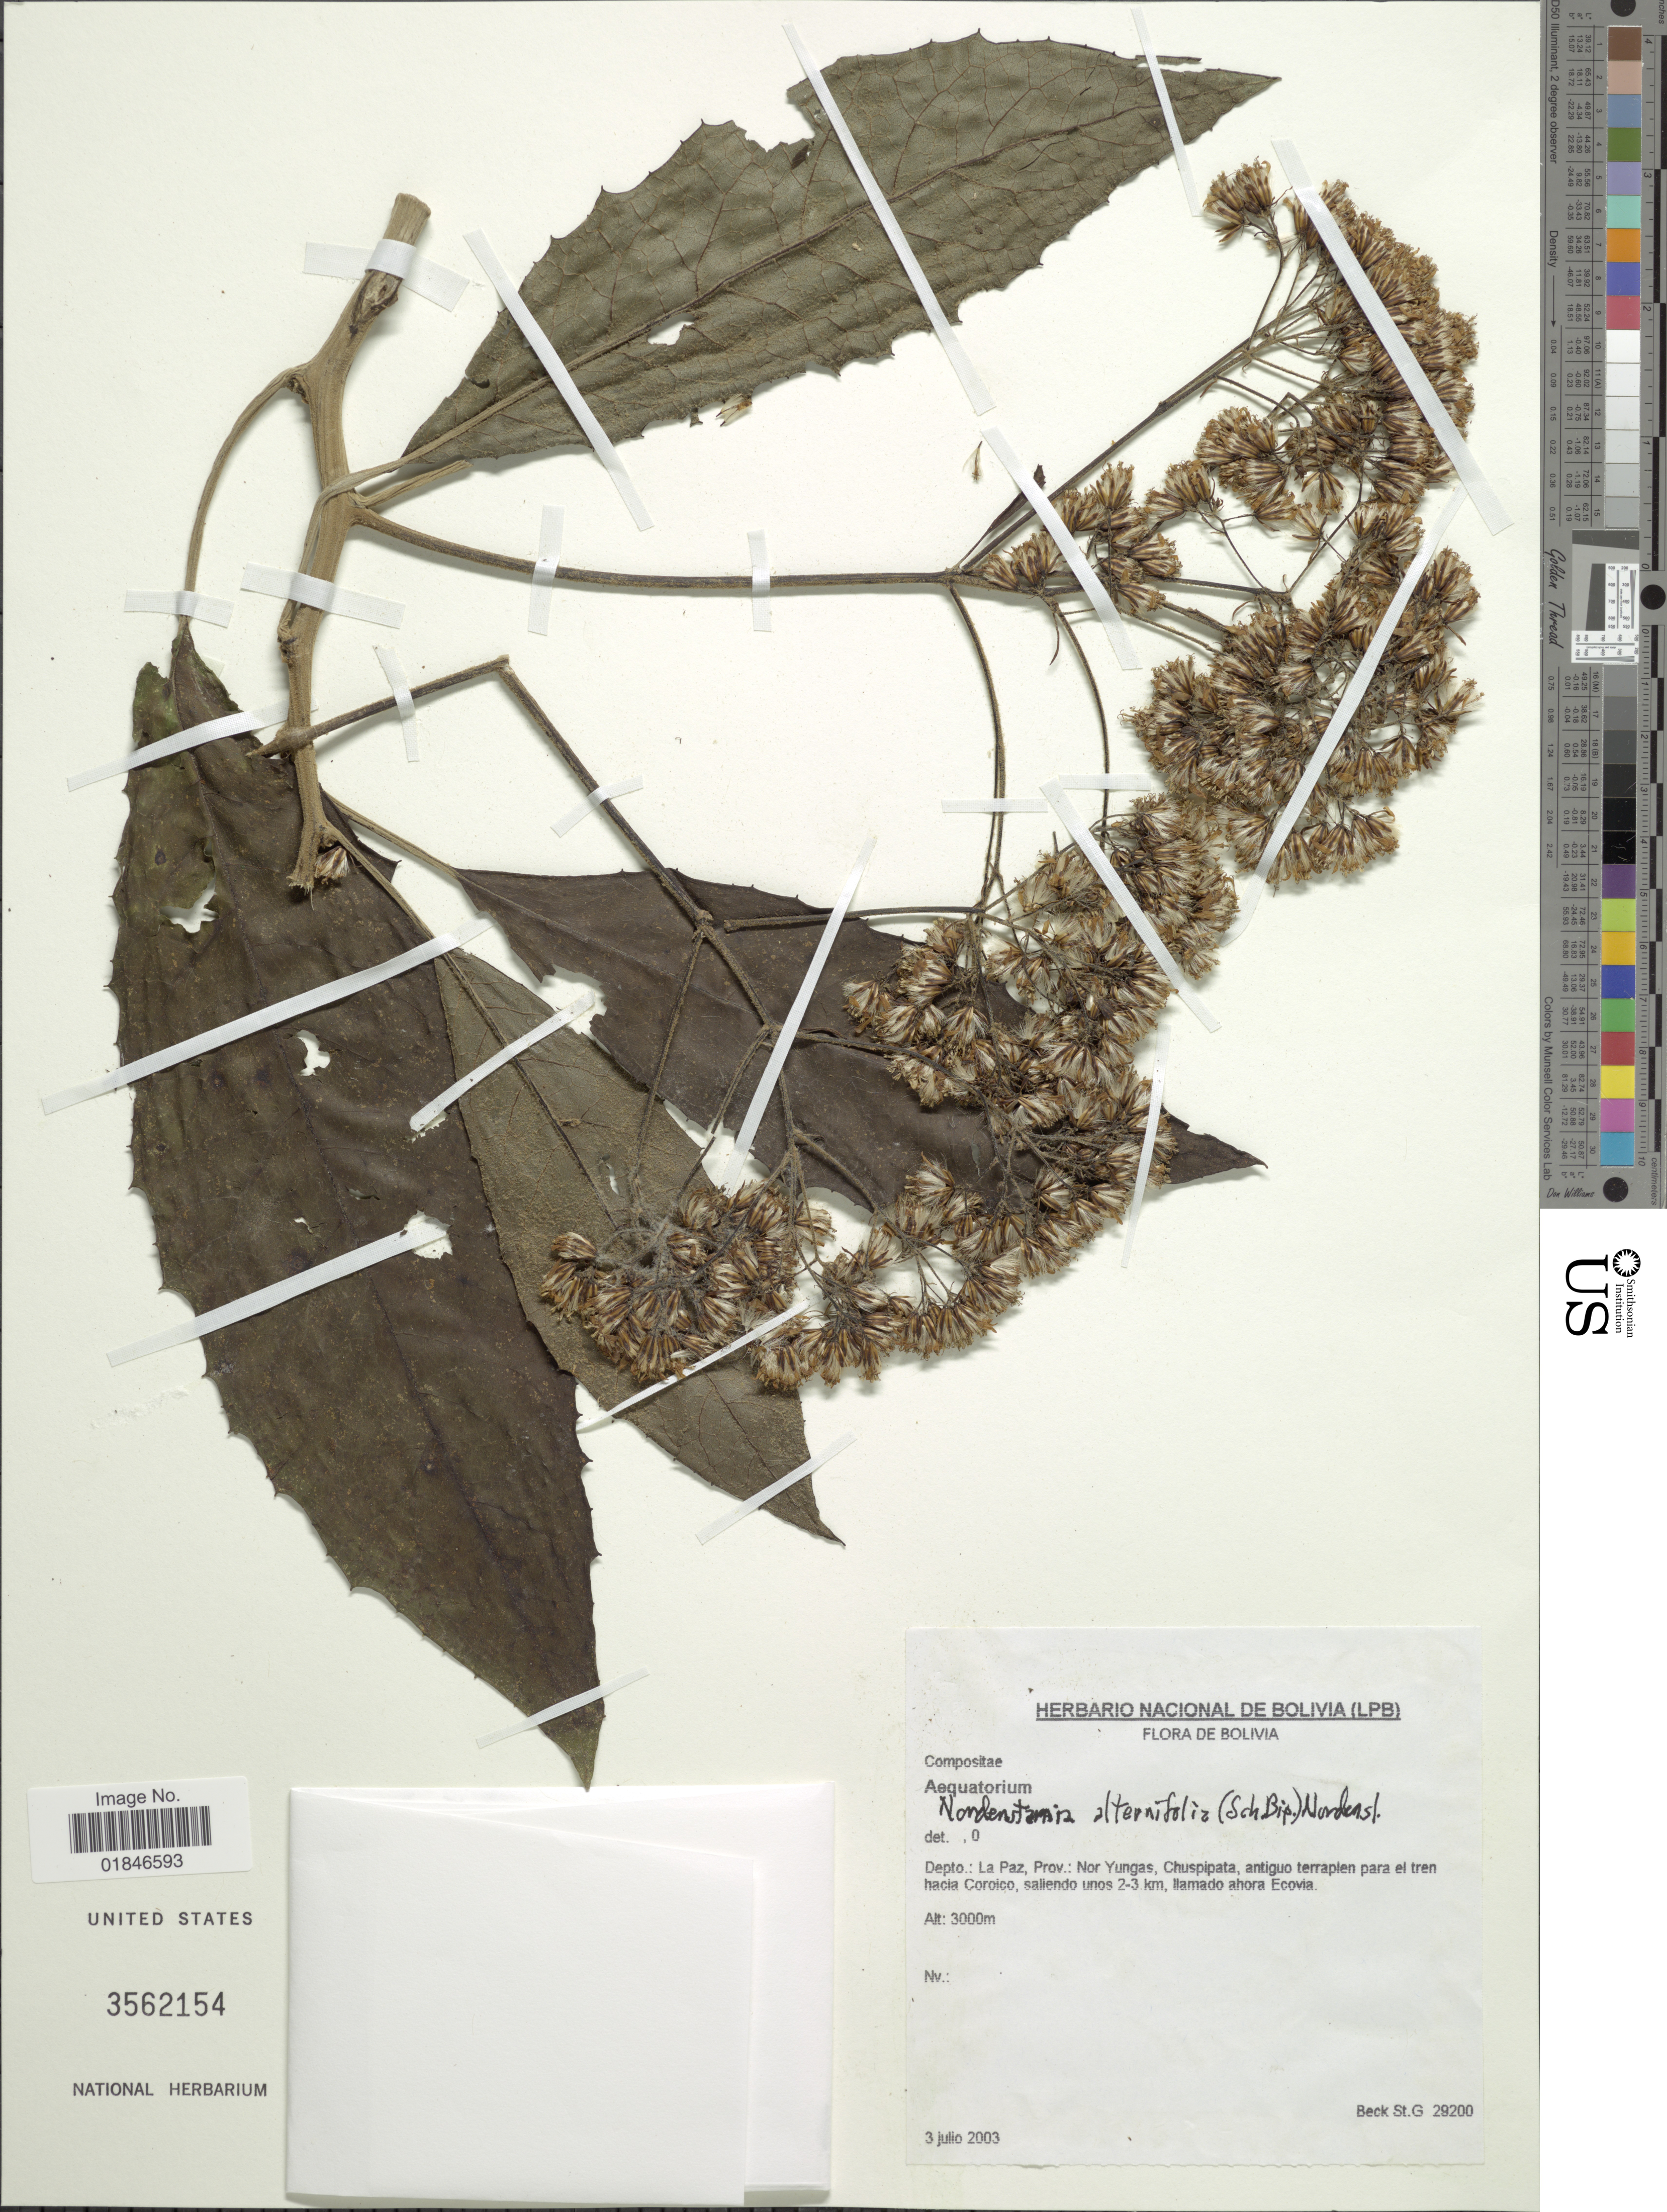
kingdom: Plantae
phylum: Tracheophyta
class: Magnoliopsida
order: Asterales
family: Asteraceae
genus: Nordenstamia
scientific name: Nordenstamia repanda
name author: (Wedd.) Lundin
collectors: S. G. Beck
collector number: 29200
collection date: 2003-07-03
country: Bolivia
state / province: La Paz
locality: Depto: La Paz, Prov.: Nor Yungas, Chuspipata, antiguo terraplen para el tren hacia Coroico, sallendo unos 2-3 km. Llamado ahora Ecovia.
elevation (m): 3000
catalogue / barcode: US 3562154